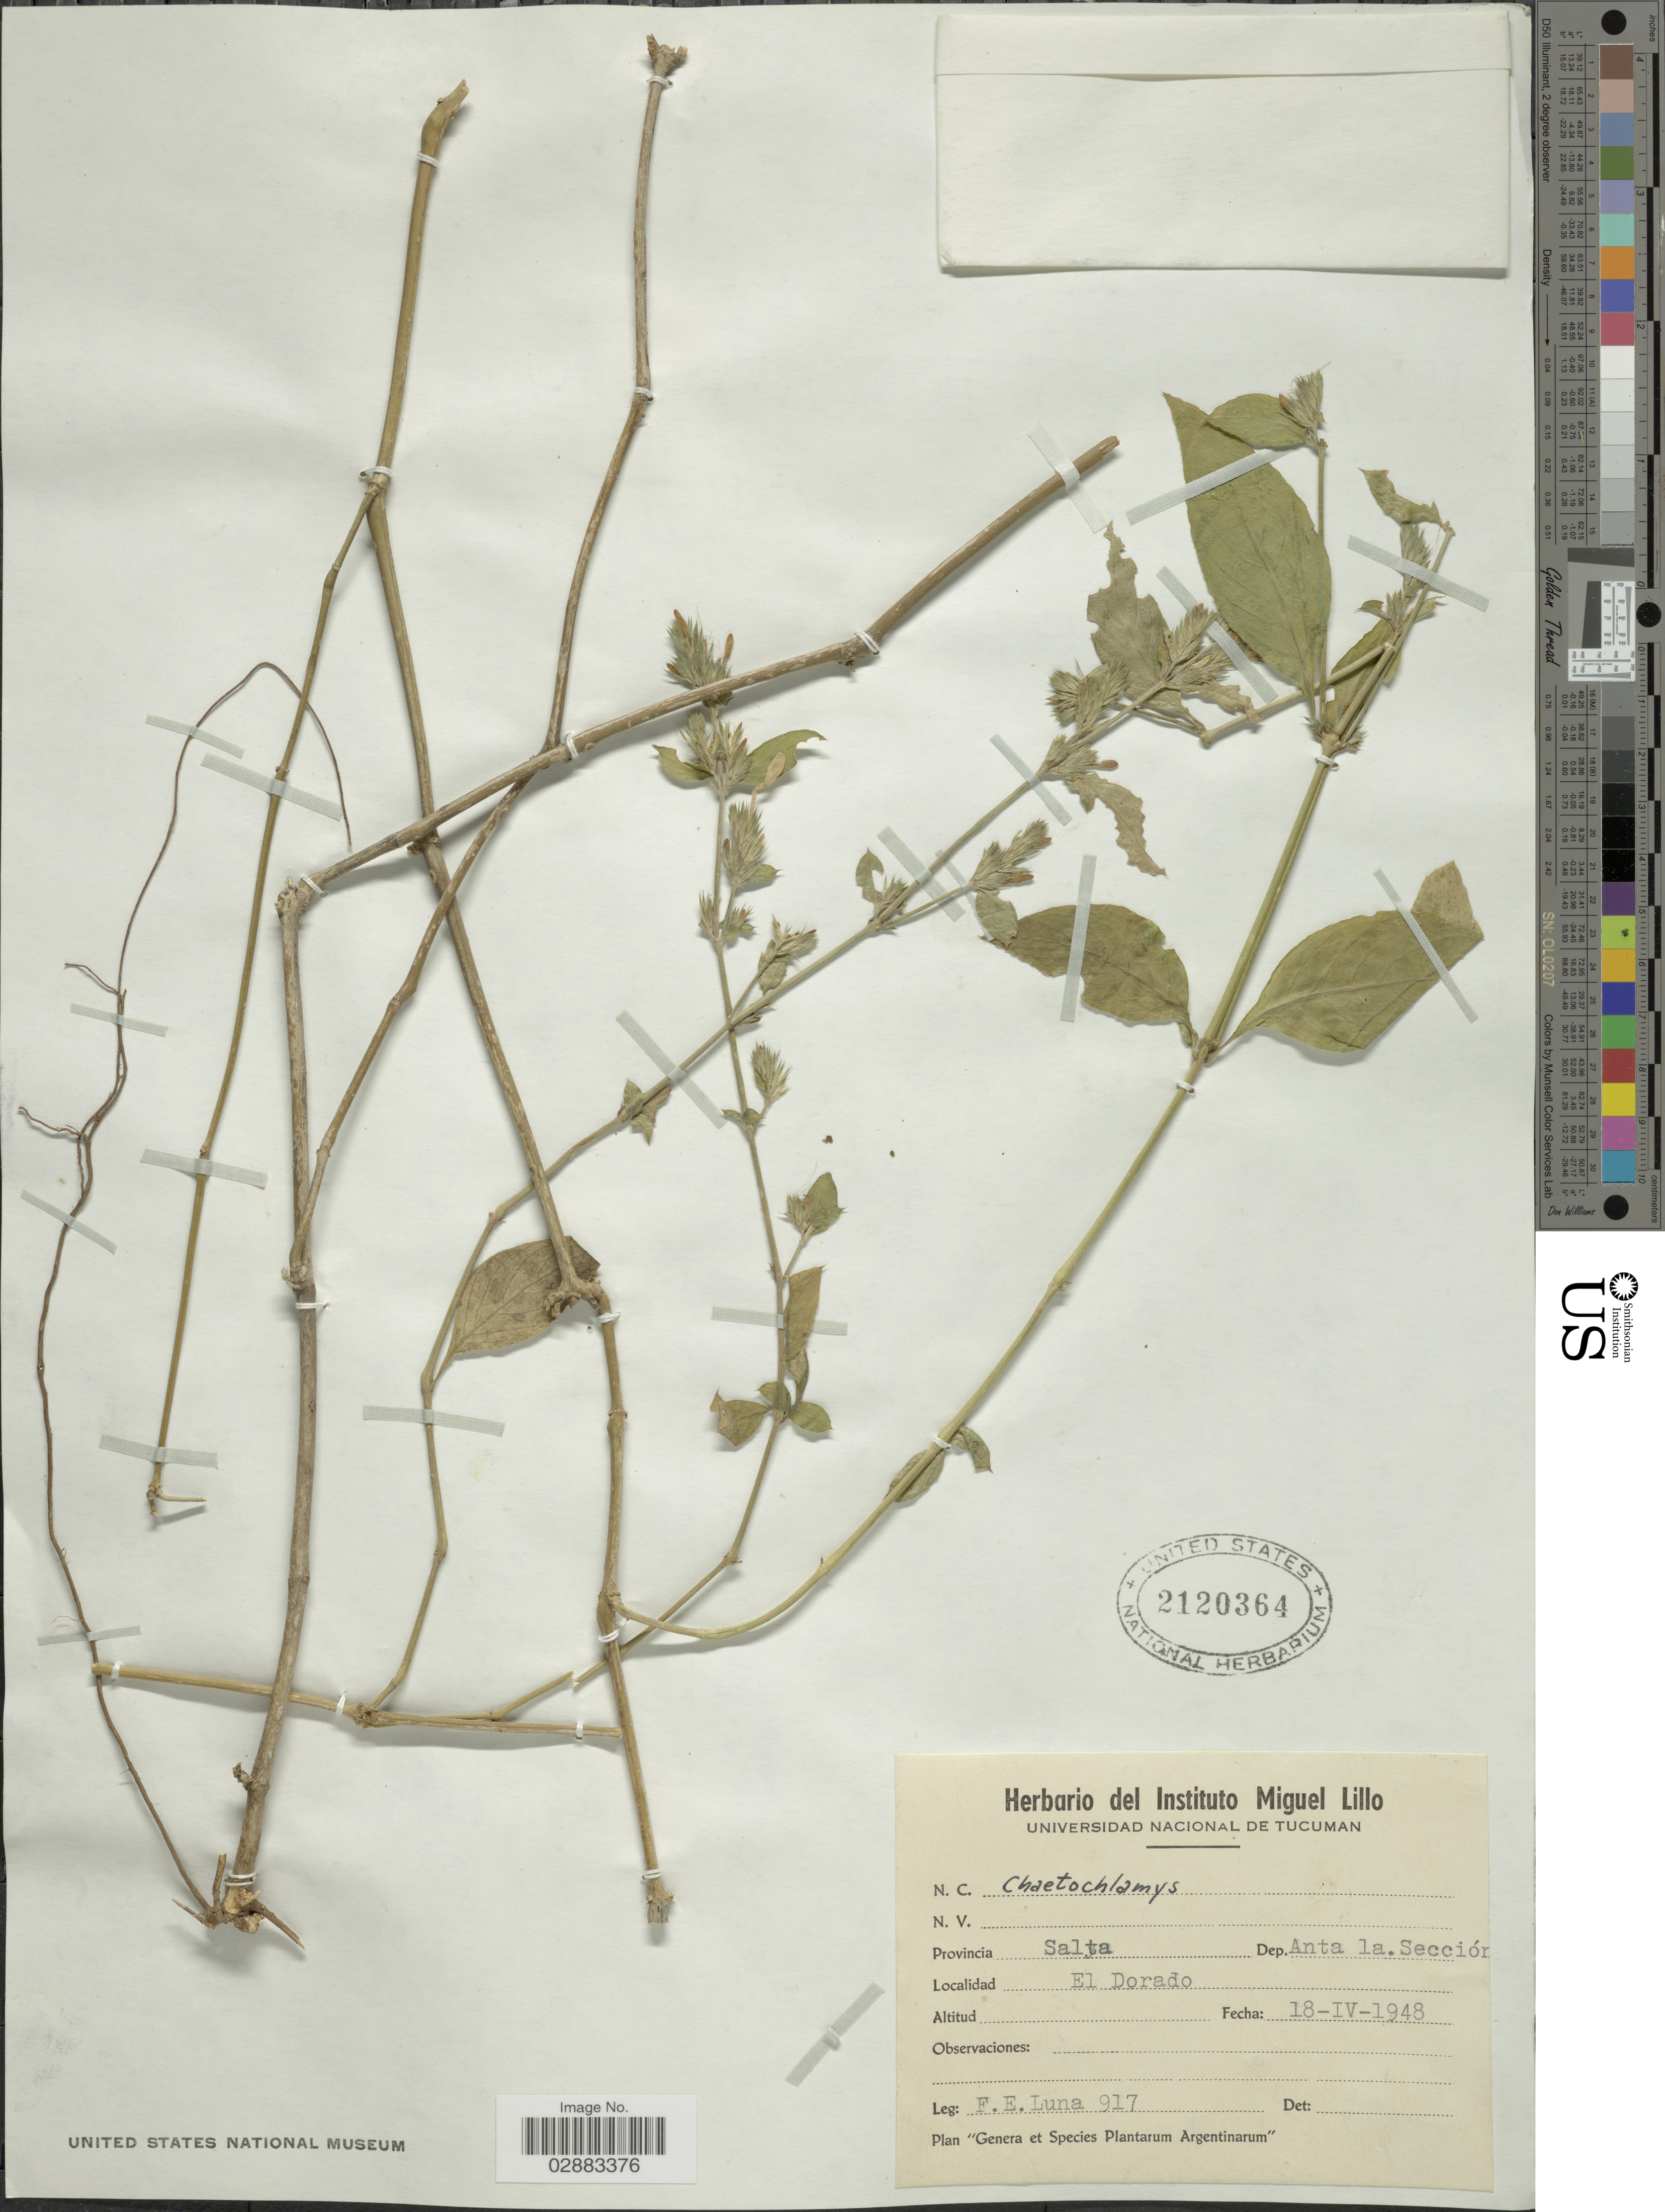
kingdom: Plantae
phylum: Tracheophyta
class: Magnoliopsida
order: Lamiales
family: Acanthaceae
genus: Justicia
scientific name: Justicia goudotii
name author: V.A.W. Graham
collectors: F. E. Luna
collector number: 917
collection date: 1948-04-18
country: Argentina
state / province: Salta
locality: Dep. Anta la. Sección. El Dorado.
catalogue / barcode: US 2120364